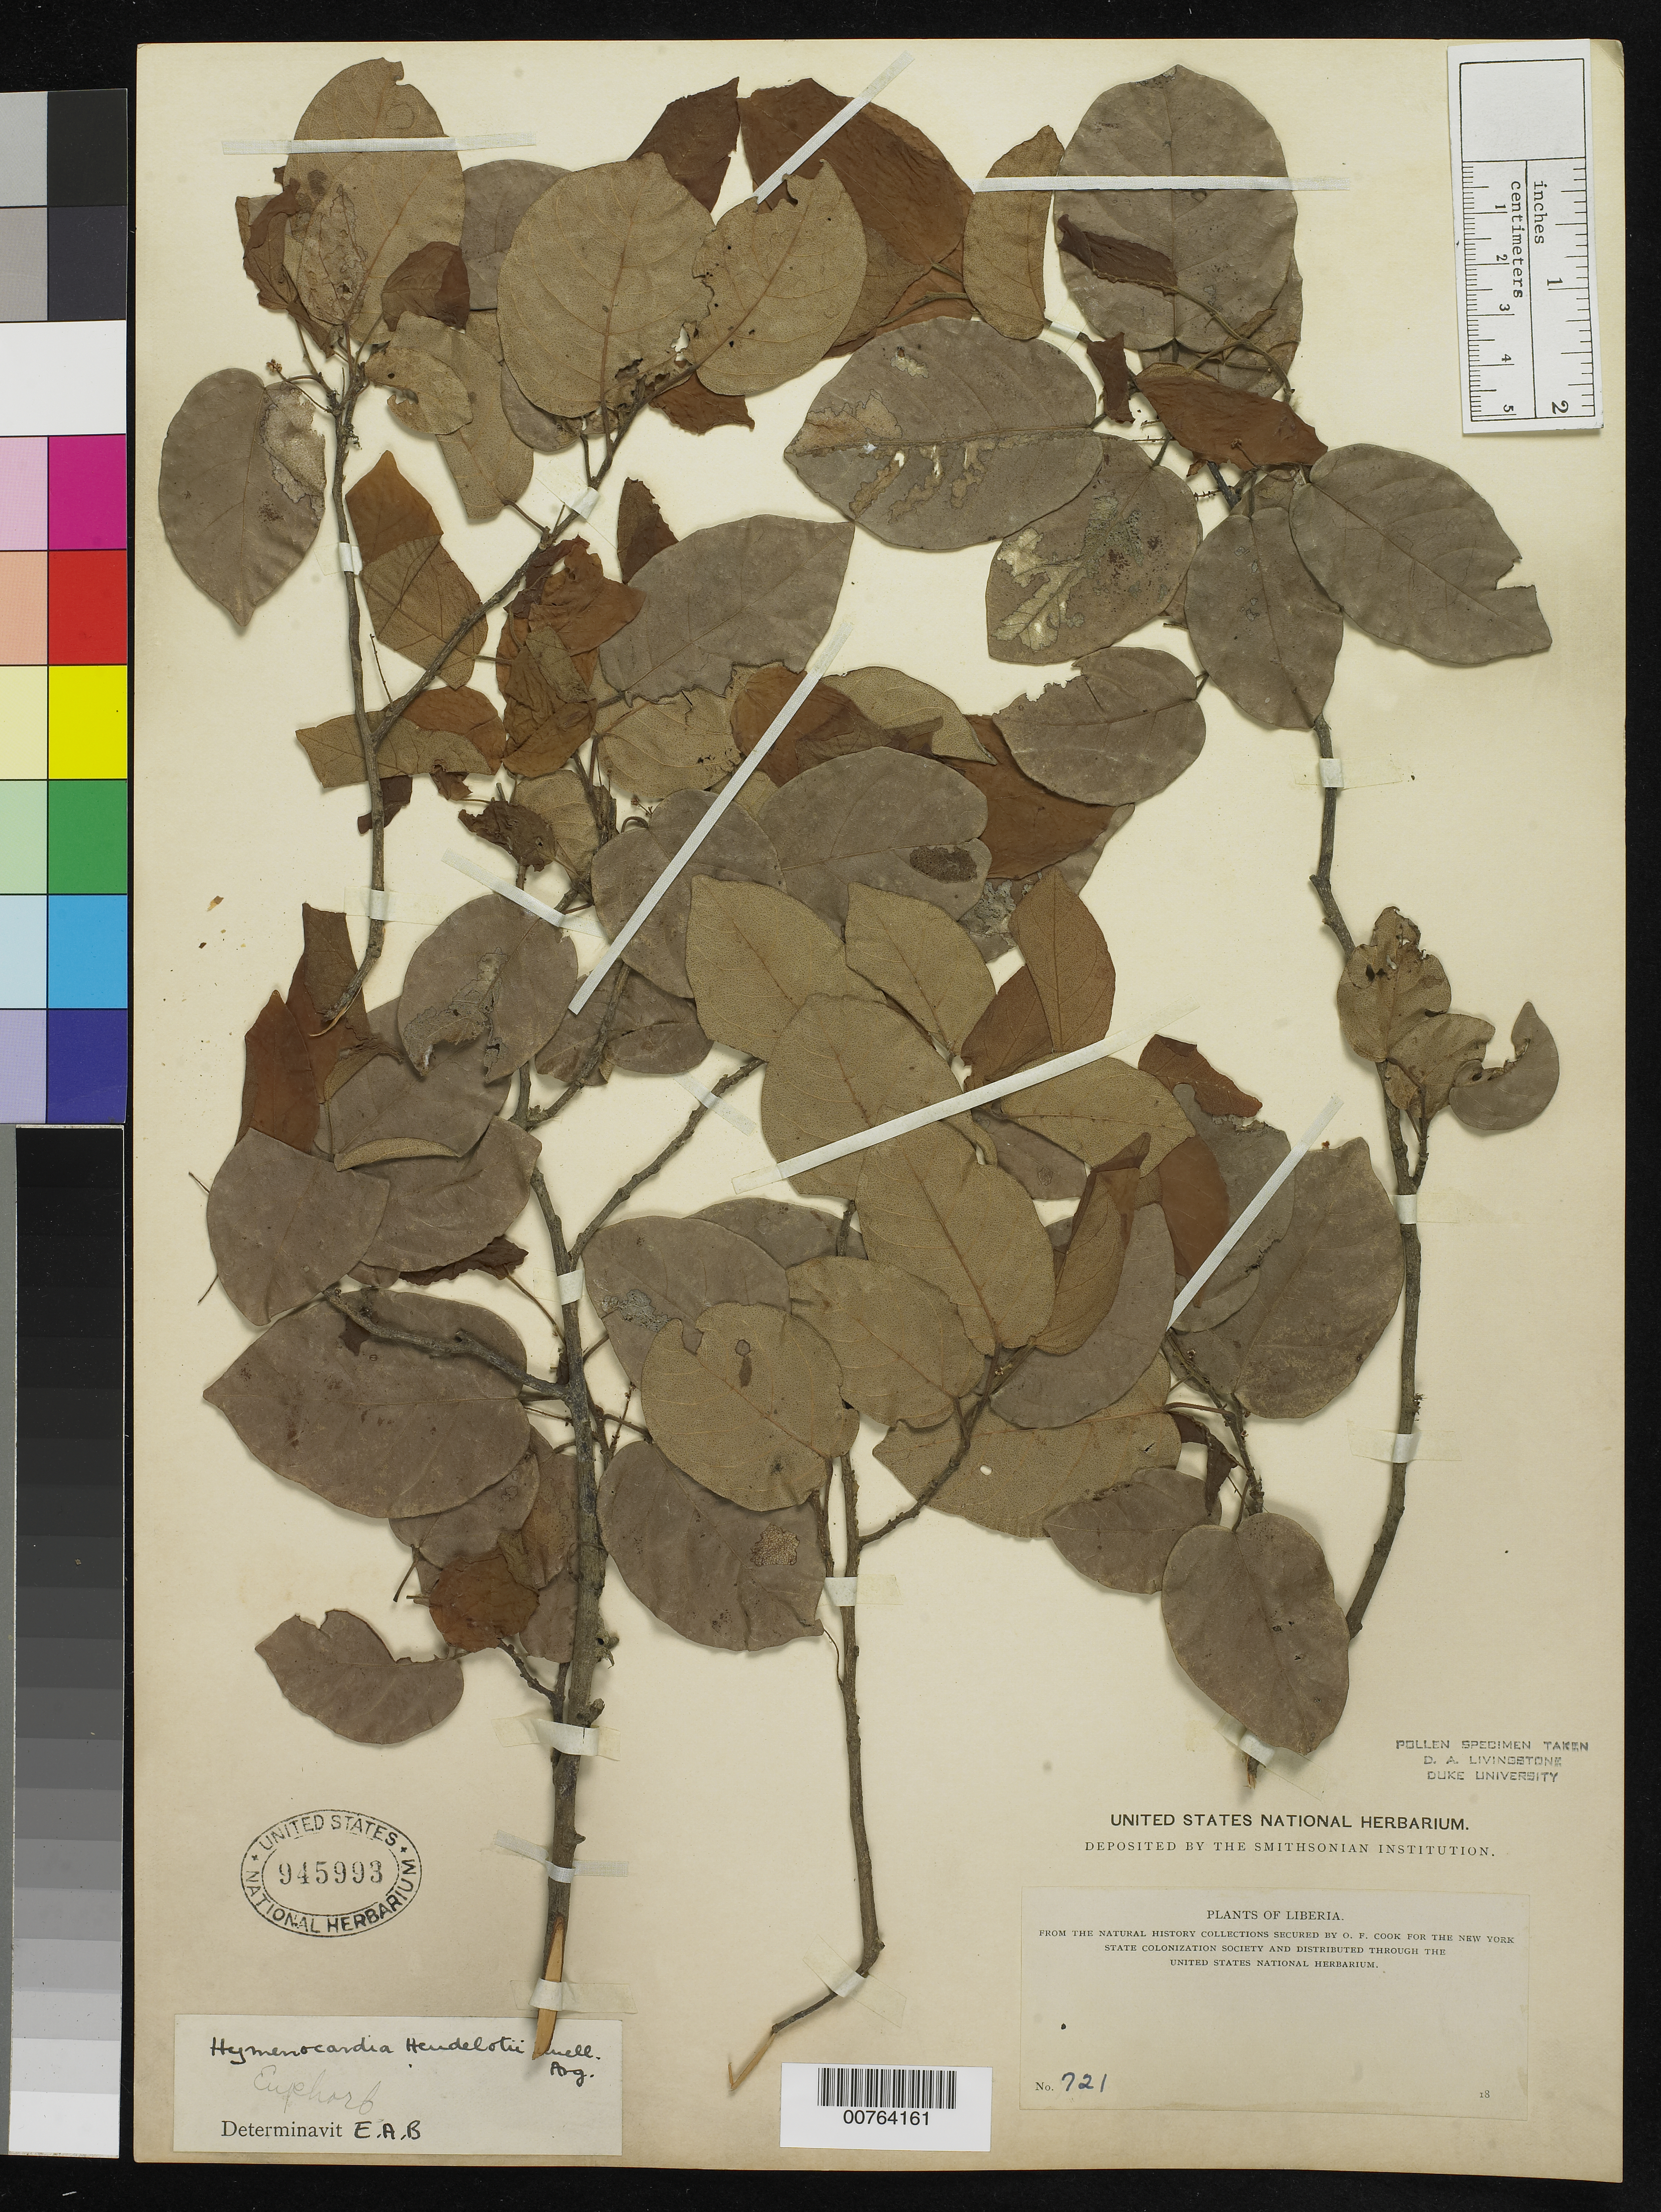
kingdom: Plantae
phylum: Tracheophyta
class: Magnoliopsida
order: Malpighiales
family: Phyllanthaceae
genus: Hymenocardia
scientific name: Hymenocardia heudelotii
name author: Planch. ex Müll. Arg.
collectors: O. F. Cook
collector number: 721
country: Liberia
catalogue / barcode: US 945993